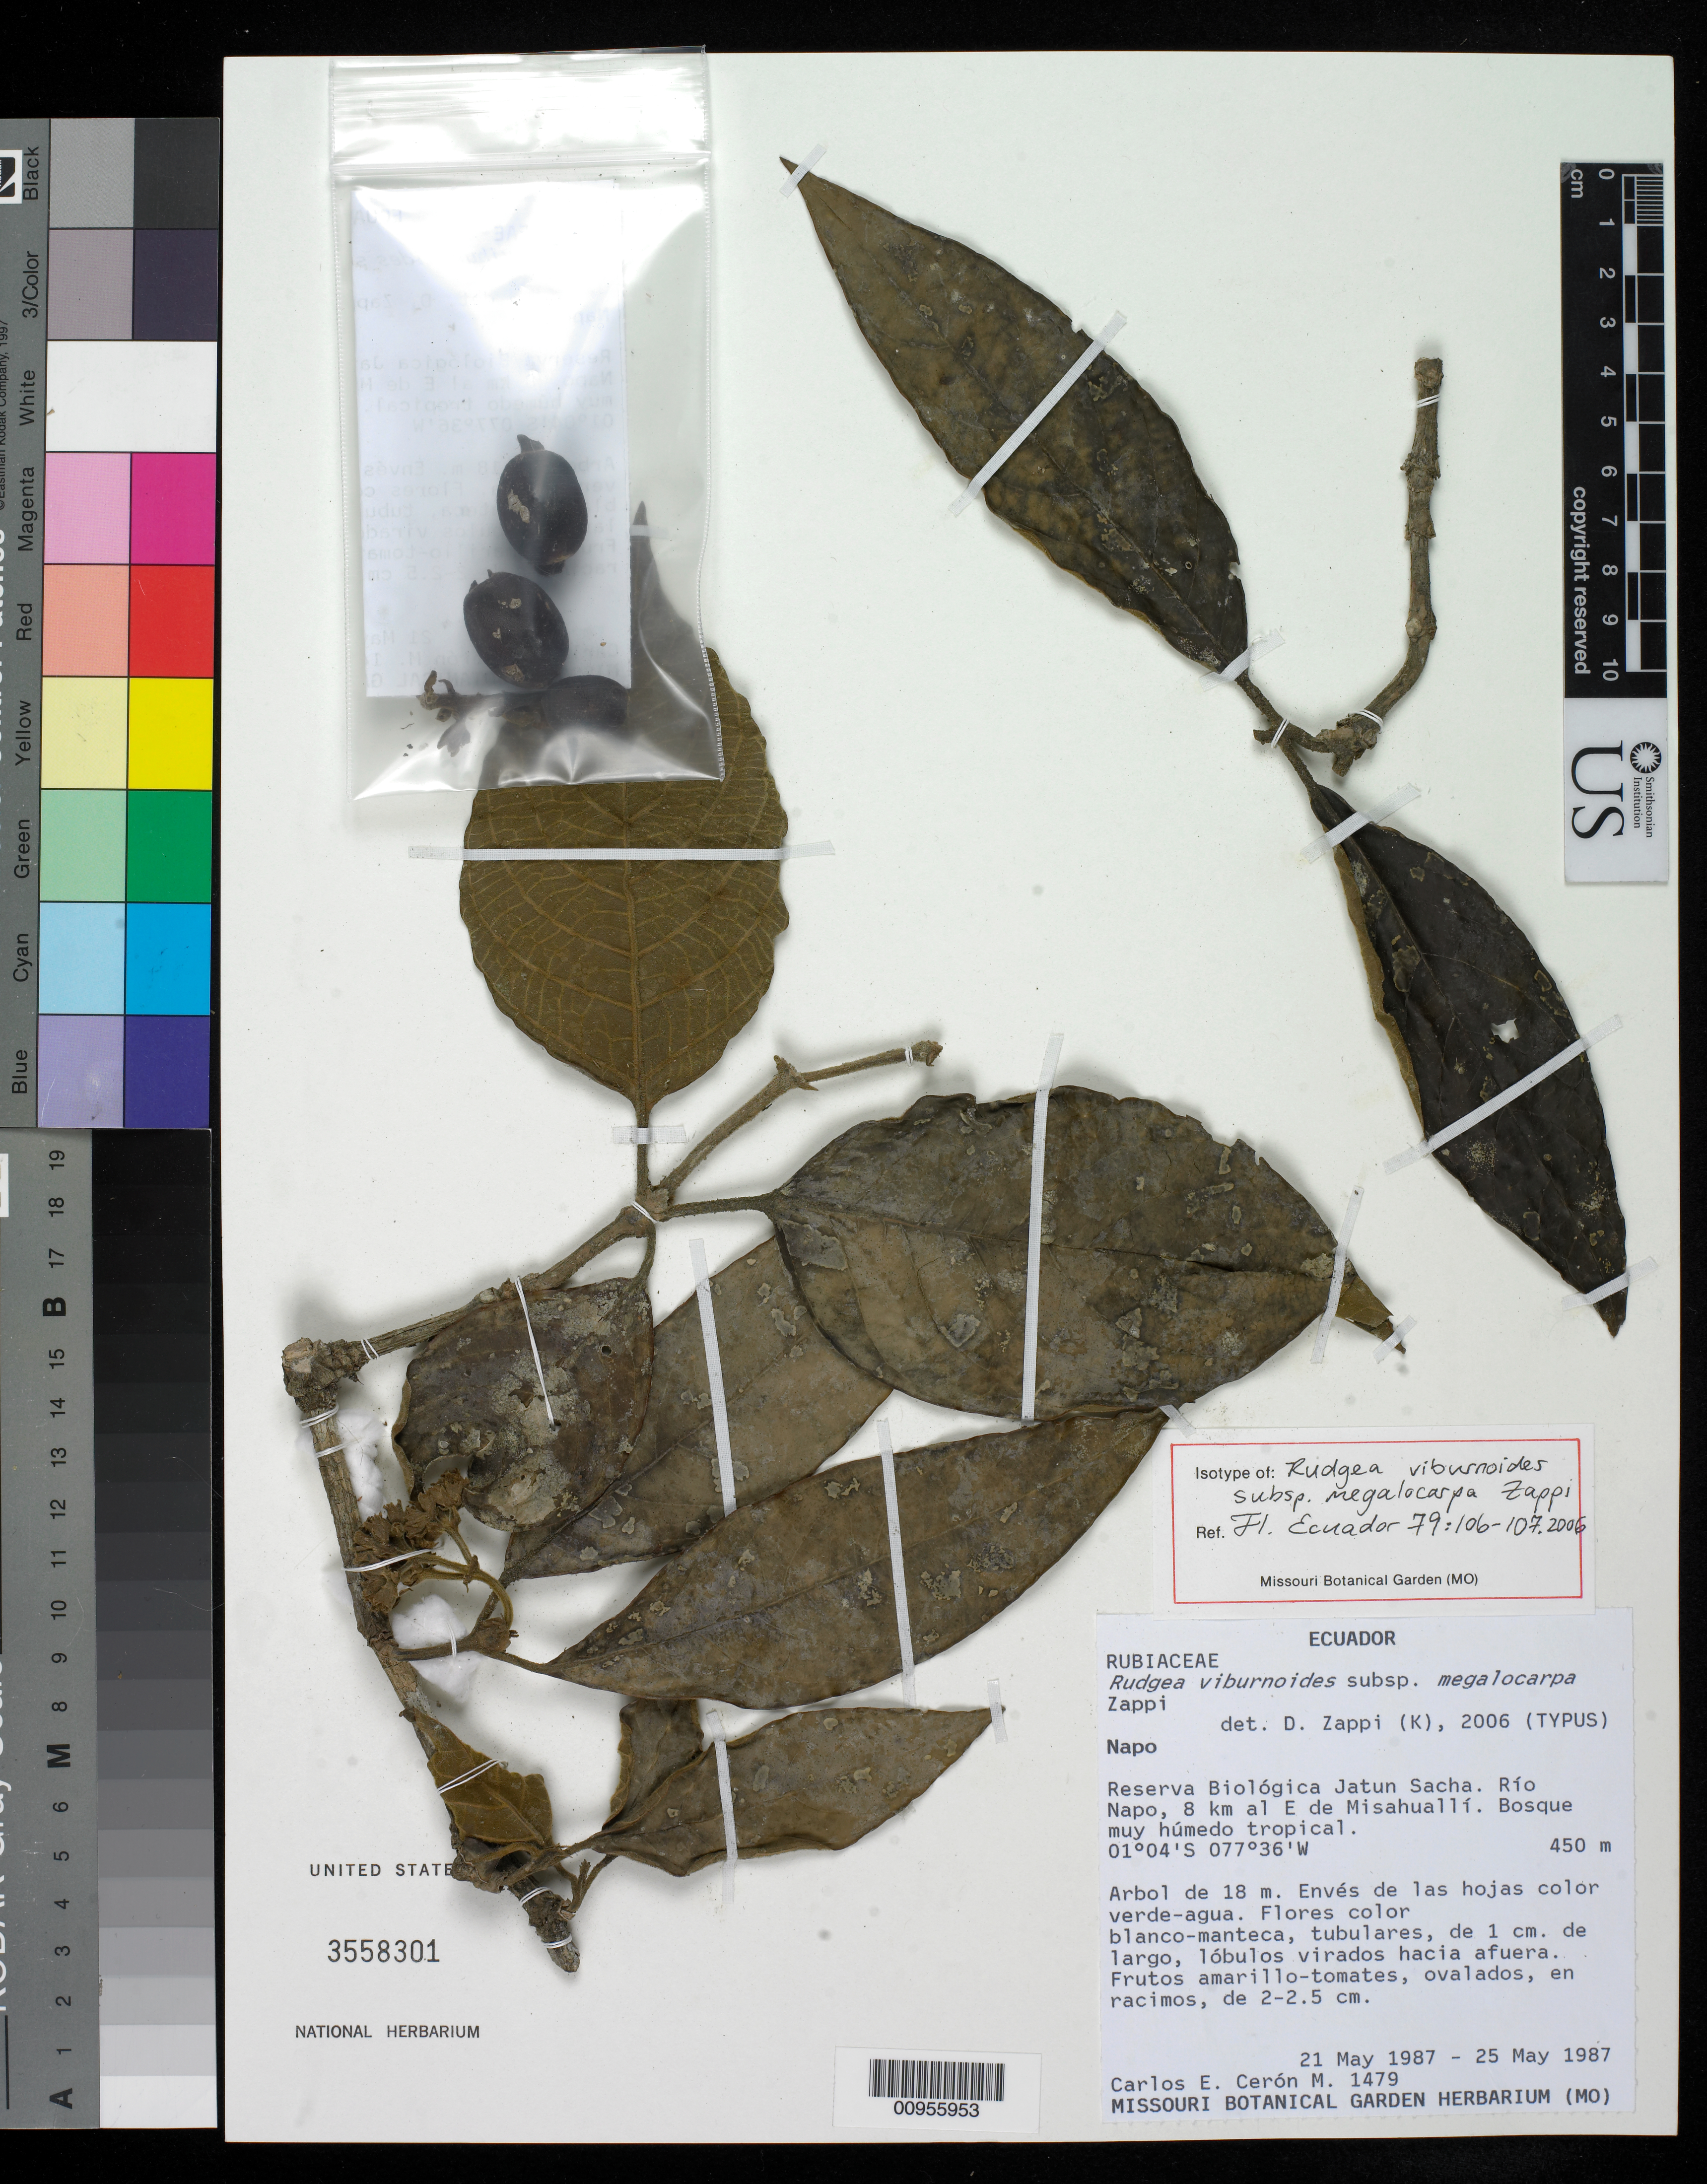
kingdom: Plantae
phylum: Tracheophyta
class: Magnoliopsida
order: Gentianales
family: Rubiaceae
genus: Rudgea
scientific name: Rudgea viburnoides subsp. megalocarpa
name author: Zappi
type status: Isotype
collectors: C. E. Cerón M.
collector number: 1479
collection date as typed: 21 May 1987 to 25 May 1987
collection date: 1987-05-21/1987-05-25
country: Ecuador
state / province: Napo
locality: Reserva Biológica Jatun Sacha. Río Napo, 8 km al E de Misahuallí.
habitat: Bosque muy húmedo tropical.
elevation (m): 450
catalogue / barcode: US 3558301